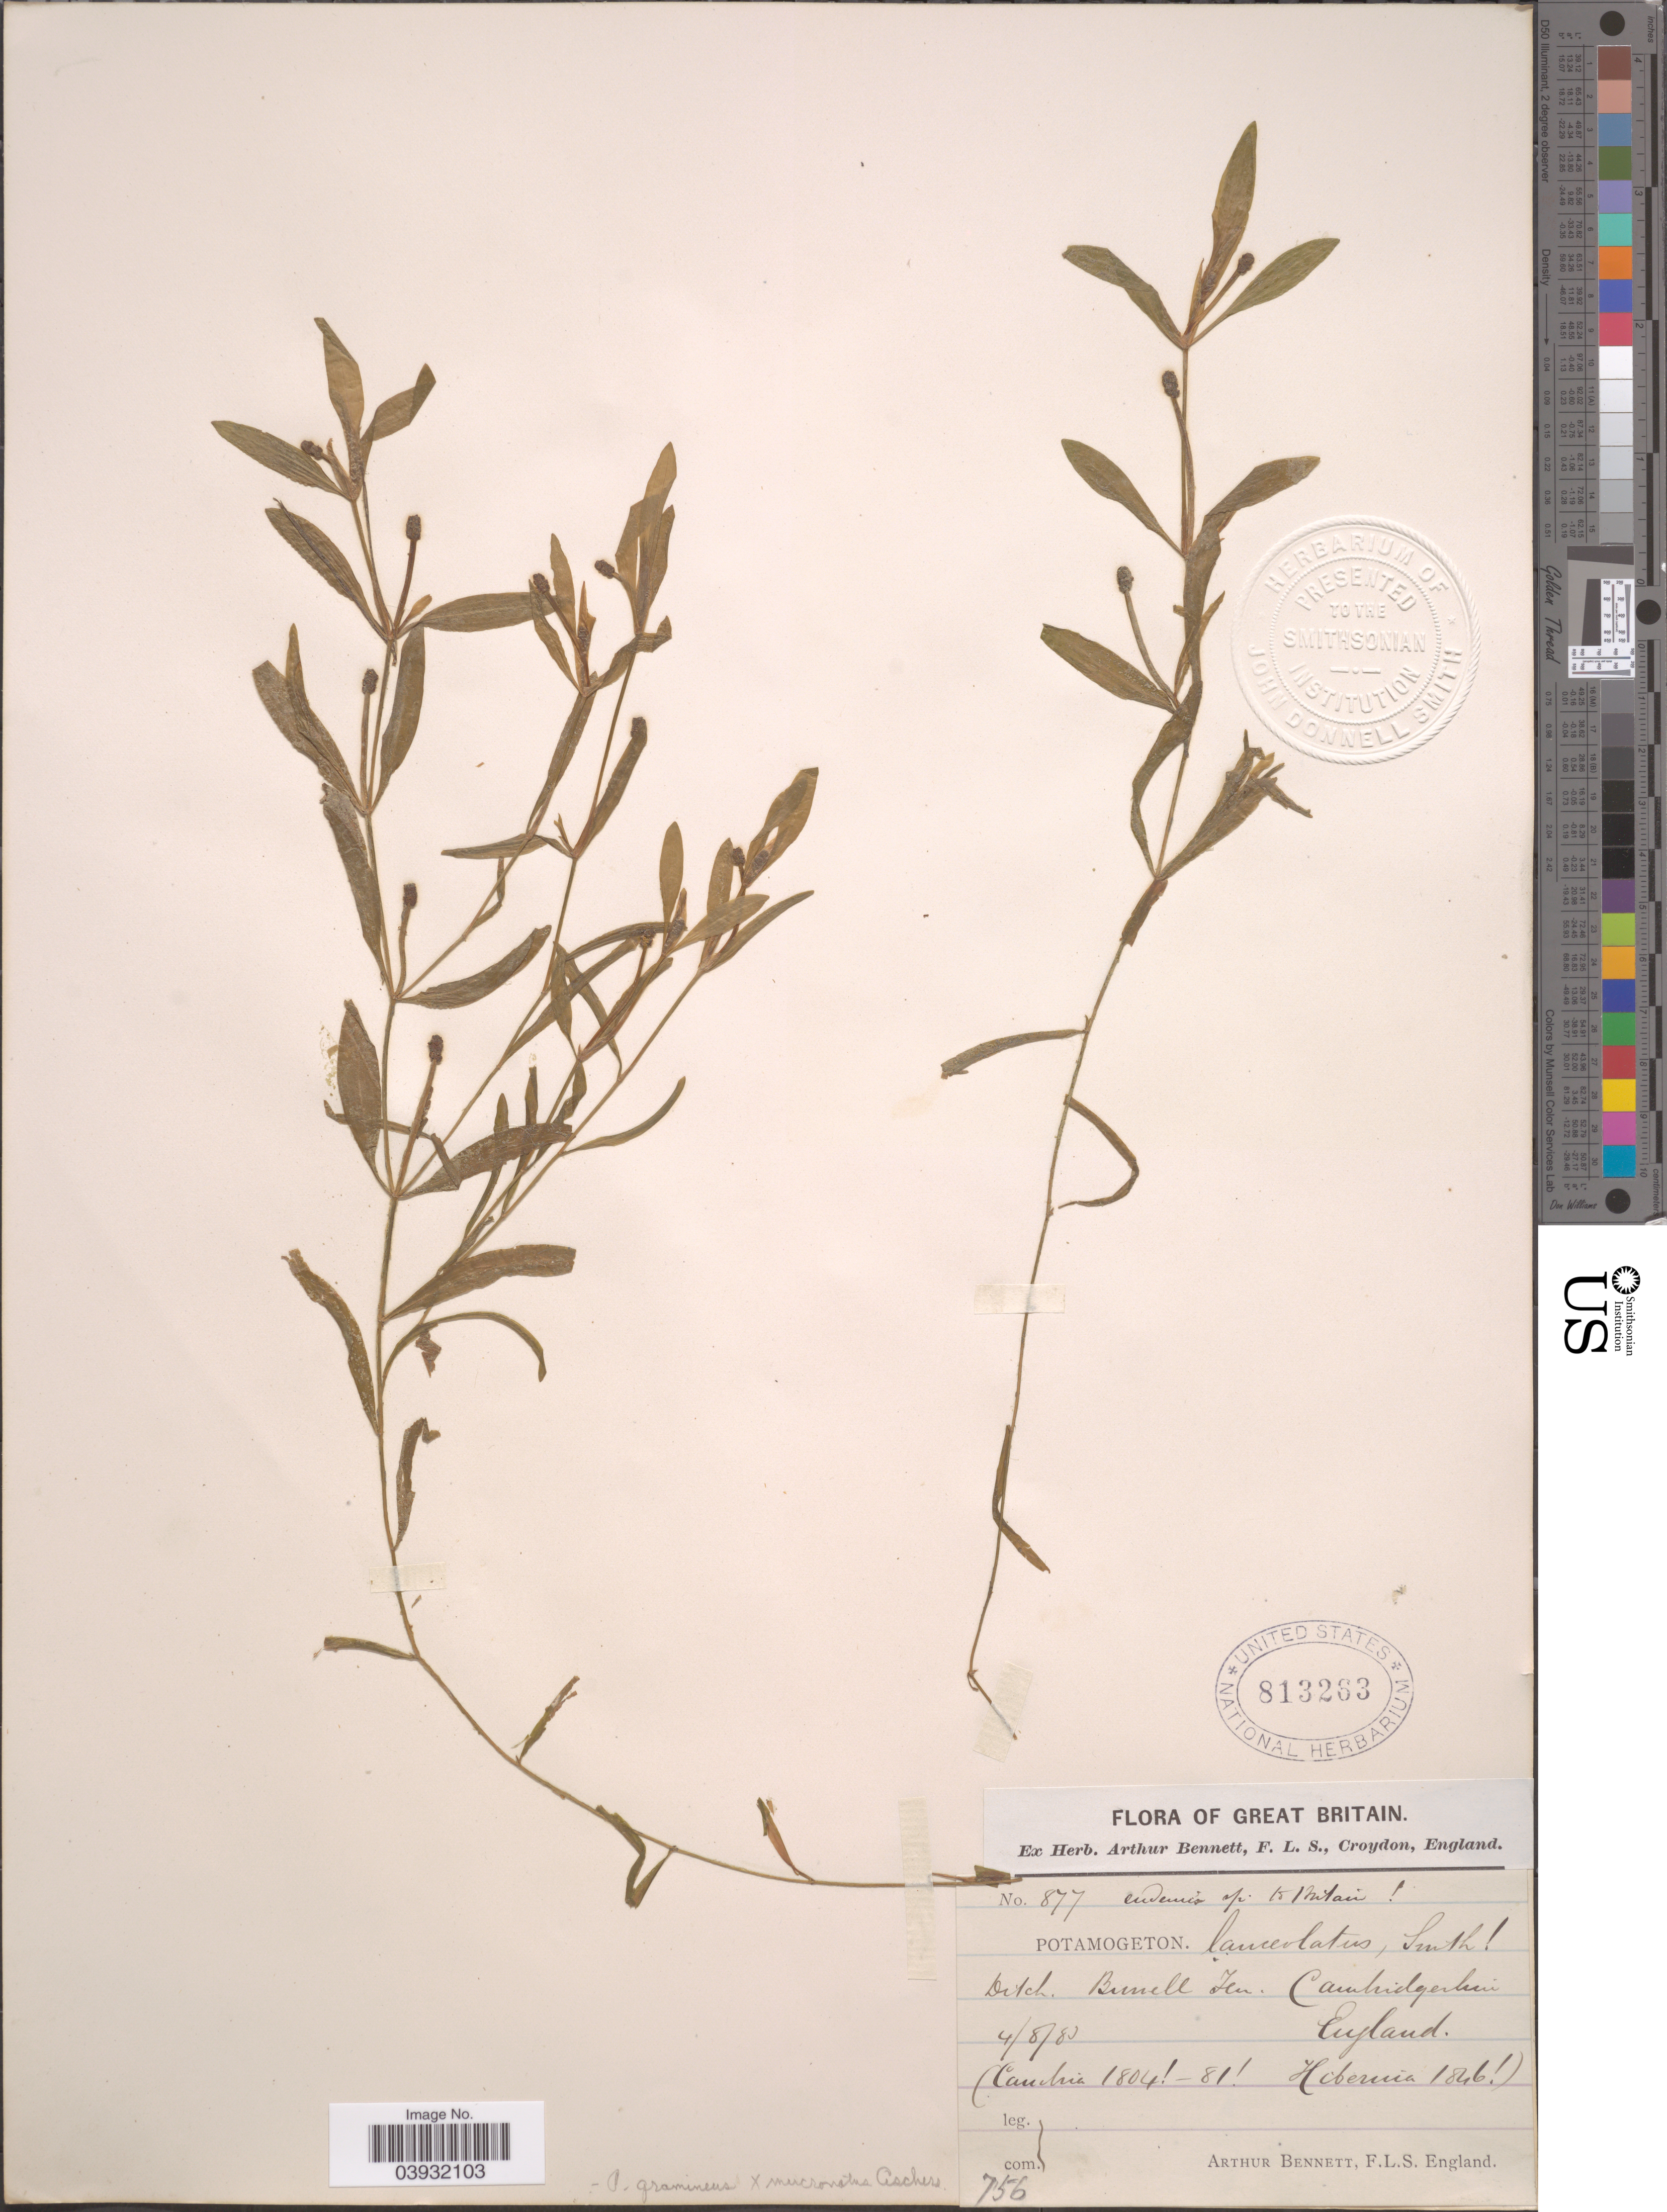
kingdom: Plantae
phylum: Tracheophyta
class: Liliopsida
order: Alismatales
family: Potamogetonaceae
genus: Potamogeton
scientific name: Potamogeton gramineus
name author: L.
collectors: A. Bennett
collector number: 877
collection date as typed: Transcribed d/m/y: 4/8/83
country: United Kingdom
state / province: England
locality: Great Britain. Ditch. Bunell Ten. Cambridgeshire.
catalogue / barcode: US 813263